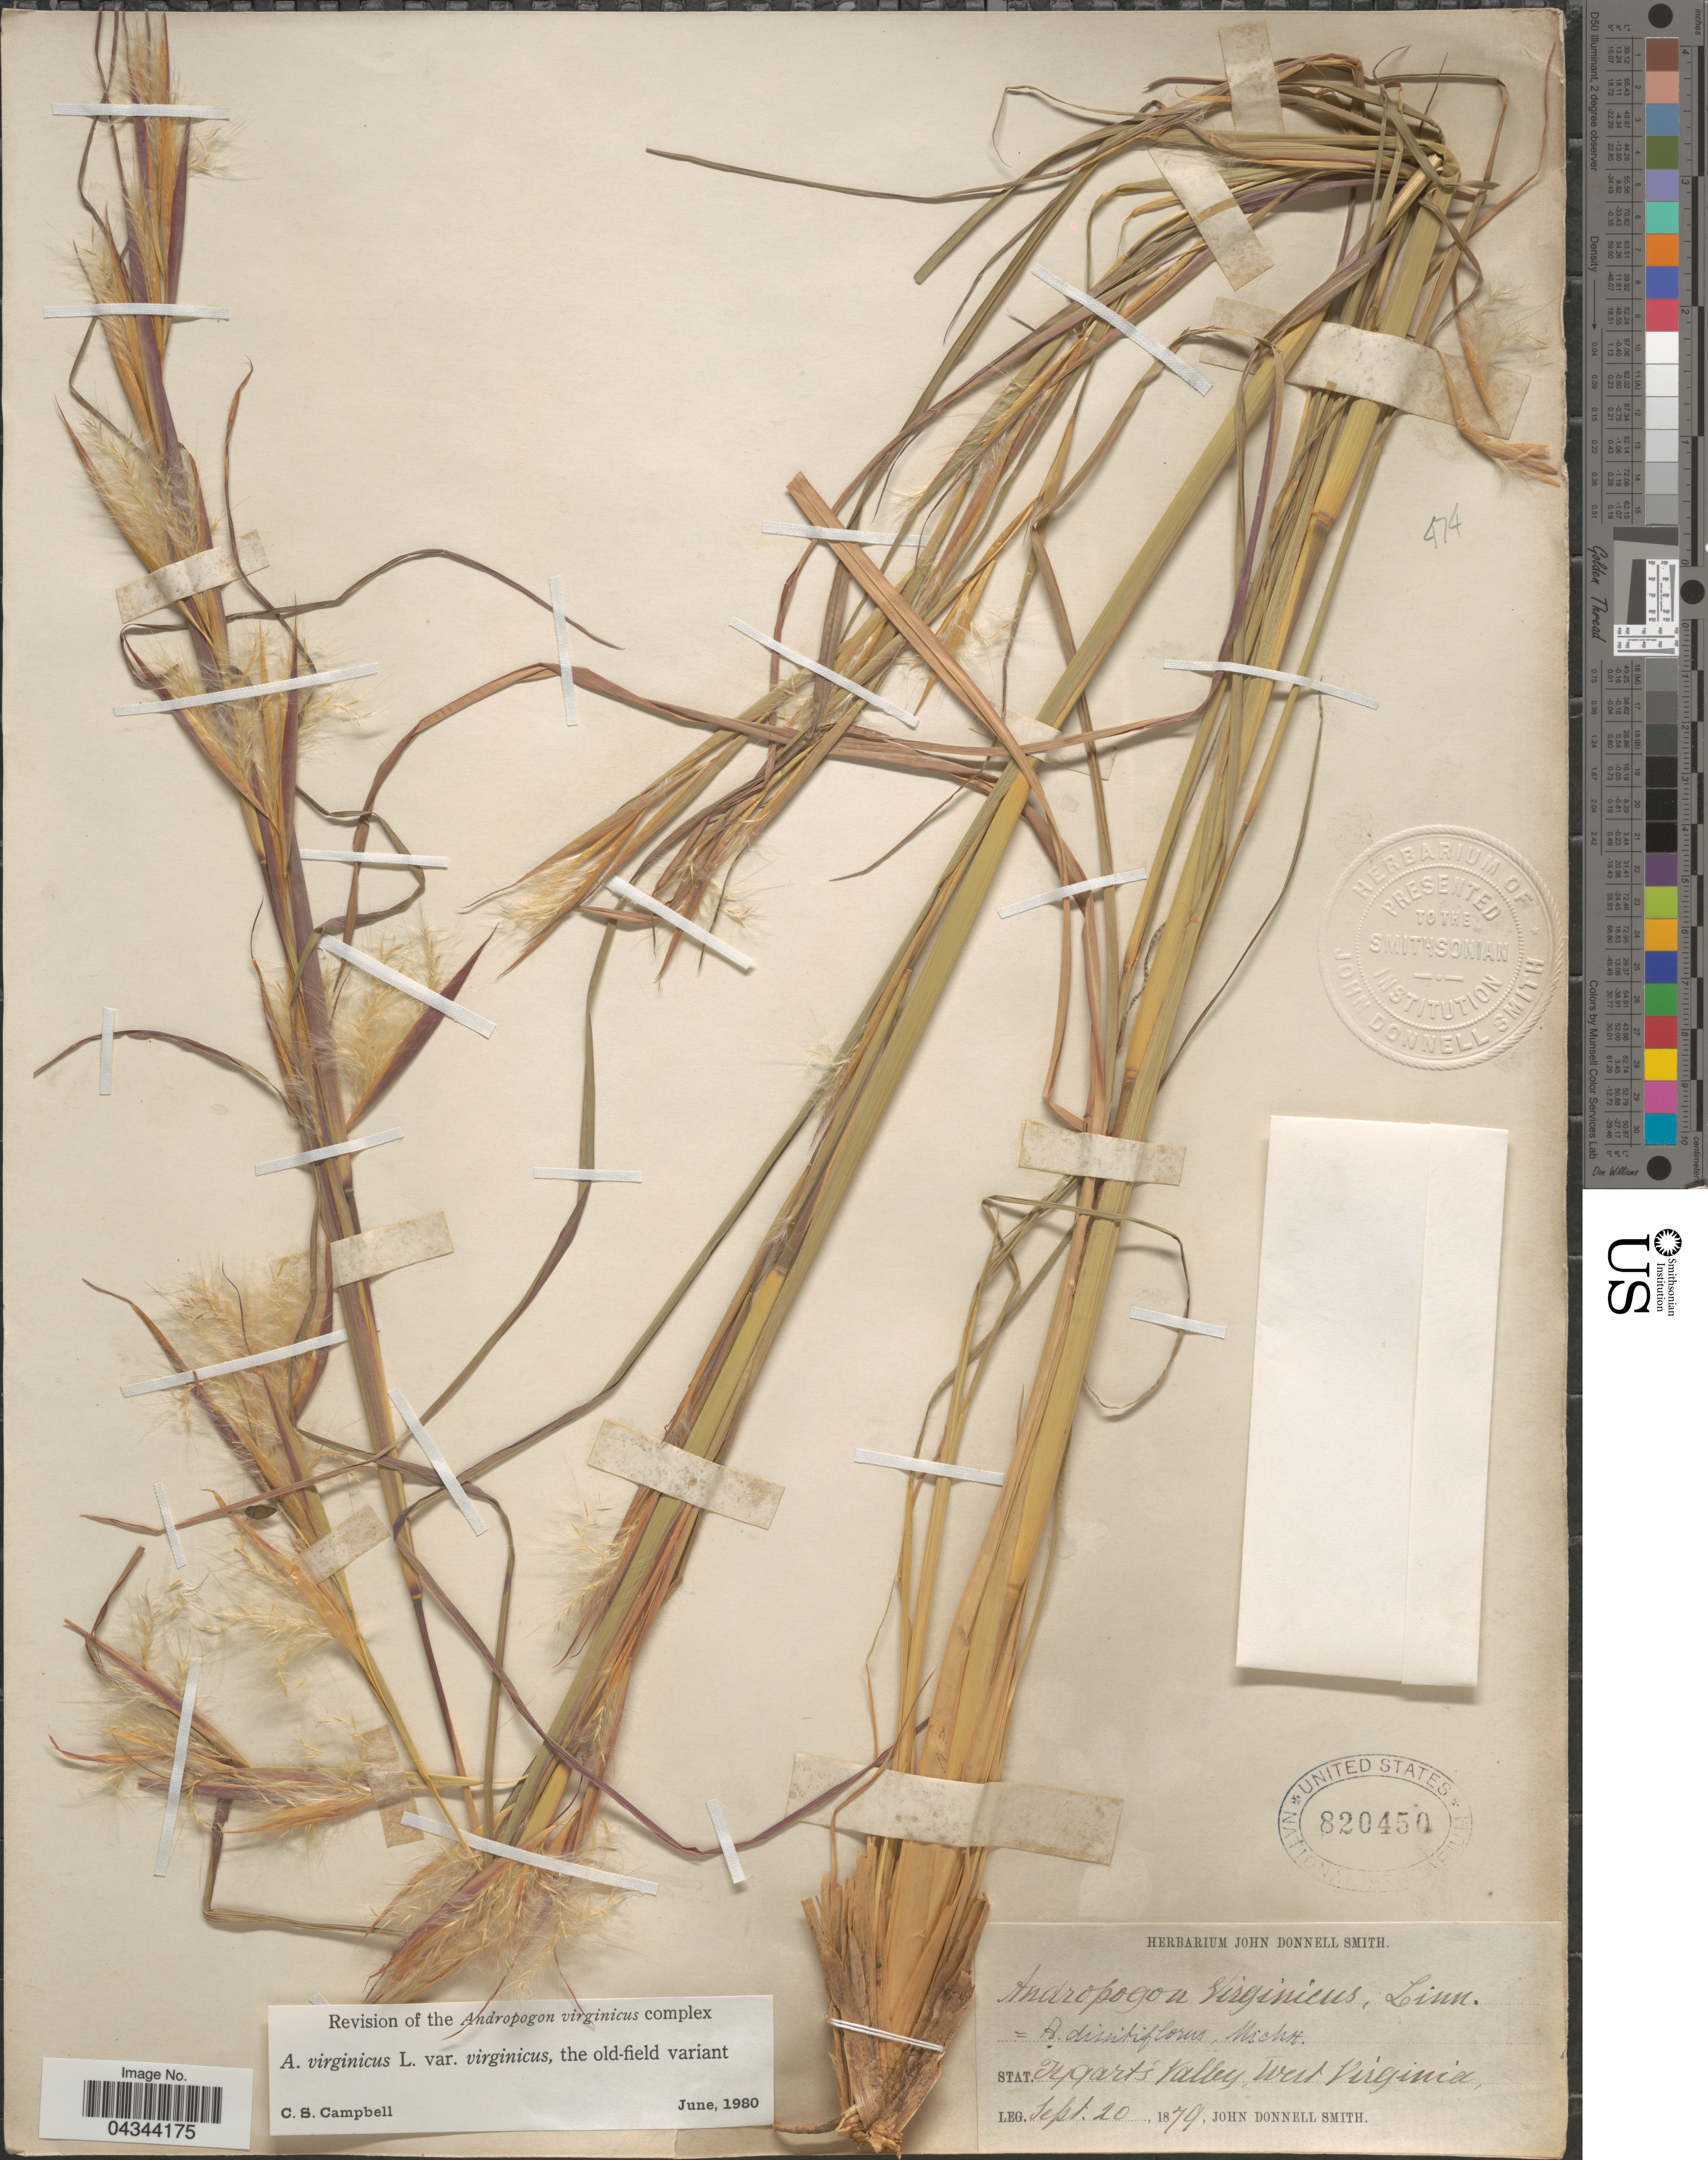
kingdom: Plantae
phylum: Tracheophyta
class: Liliopsida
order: Poales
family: Poaceae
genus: Andropogon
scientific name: Andropogon virginicus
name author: L.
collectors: J. Donnell Smith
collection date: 1879-09-20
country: United States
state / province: West Virginia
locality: Stat. Tygart's Valley.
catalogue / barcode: US 820450